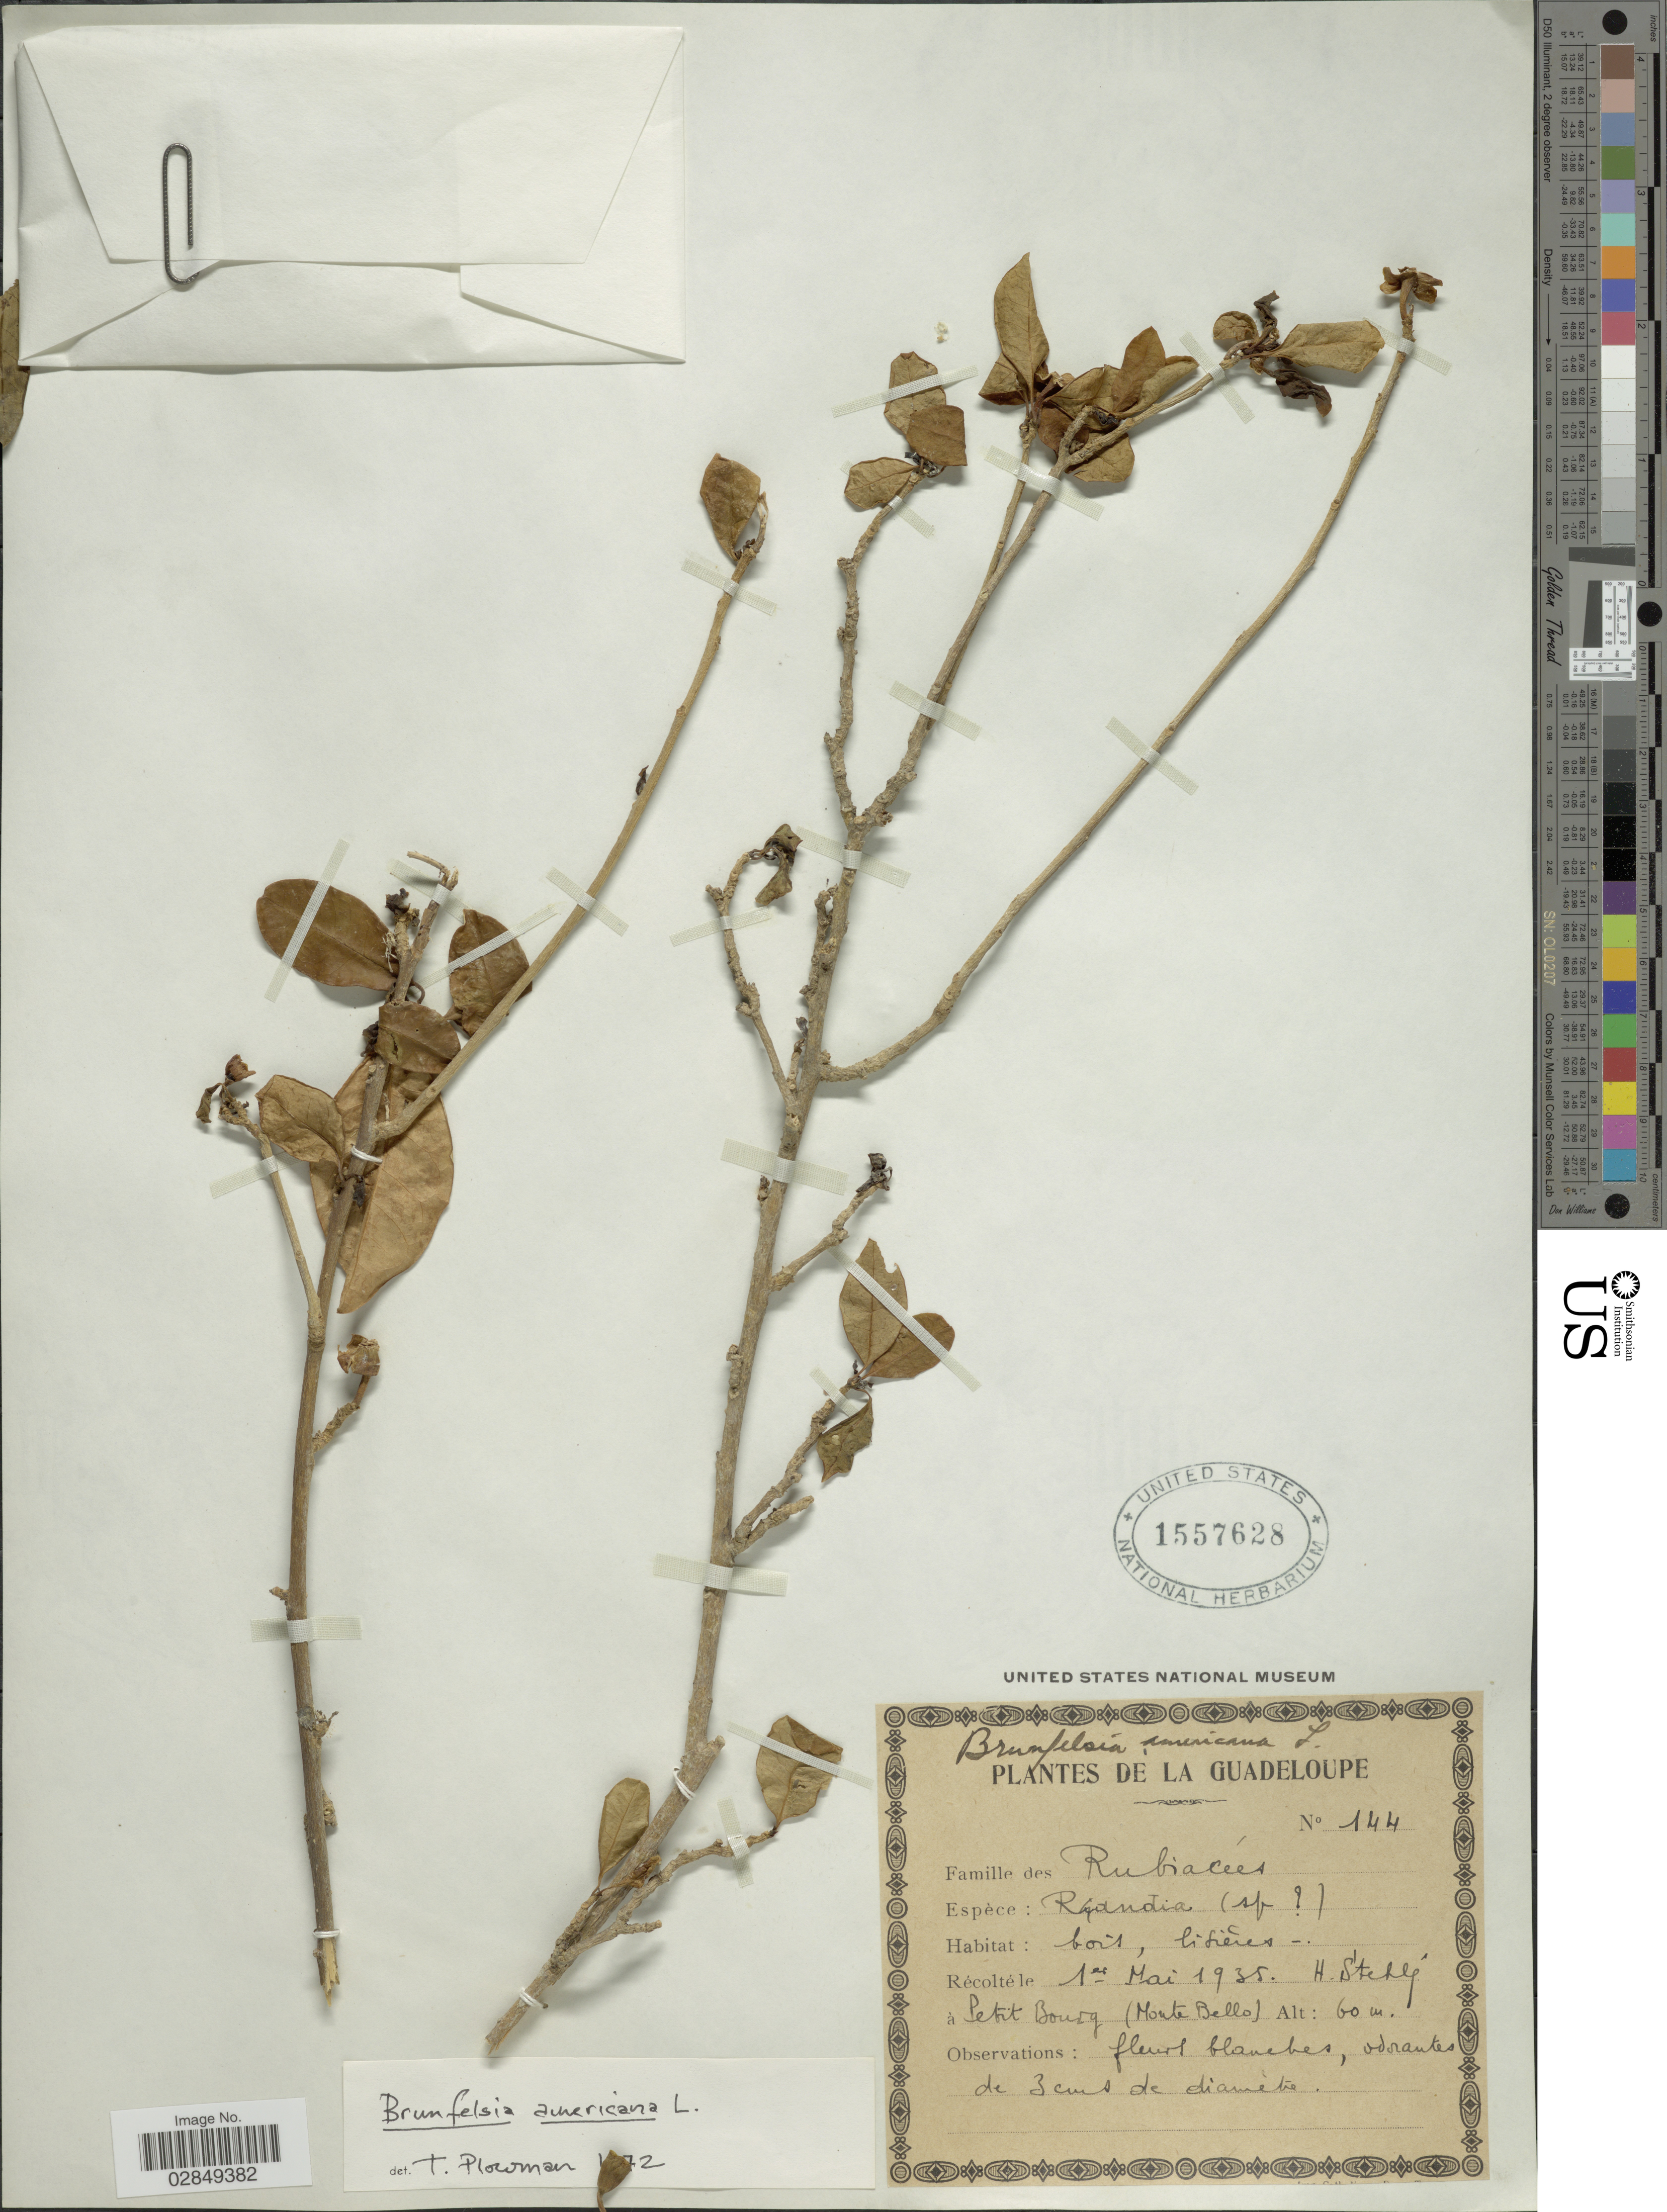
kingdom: Plantae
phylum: Tracheophyta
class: Magnoliopsida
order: Solanales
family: Solanaceae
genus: Brunfelsia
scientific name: Brunfelsia americana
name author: L.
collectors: H. Stehlé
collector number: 144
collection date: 1935-05-01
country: Guadeloupe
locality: Petit Bourg (Monte Bello).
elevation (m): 60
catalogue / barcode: US 1557628